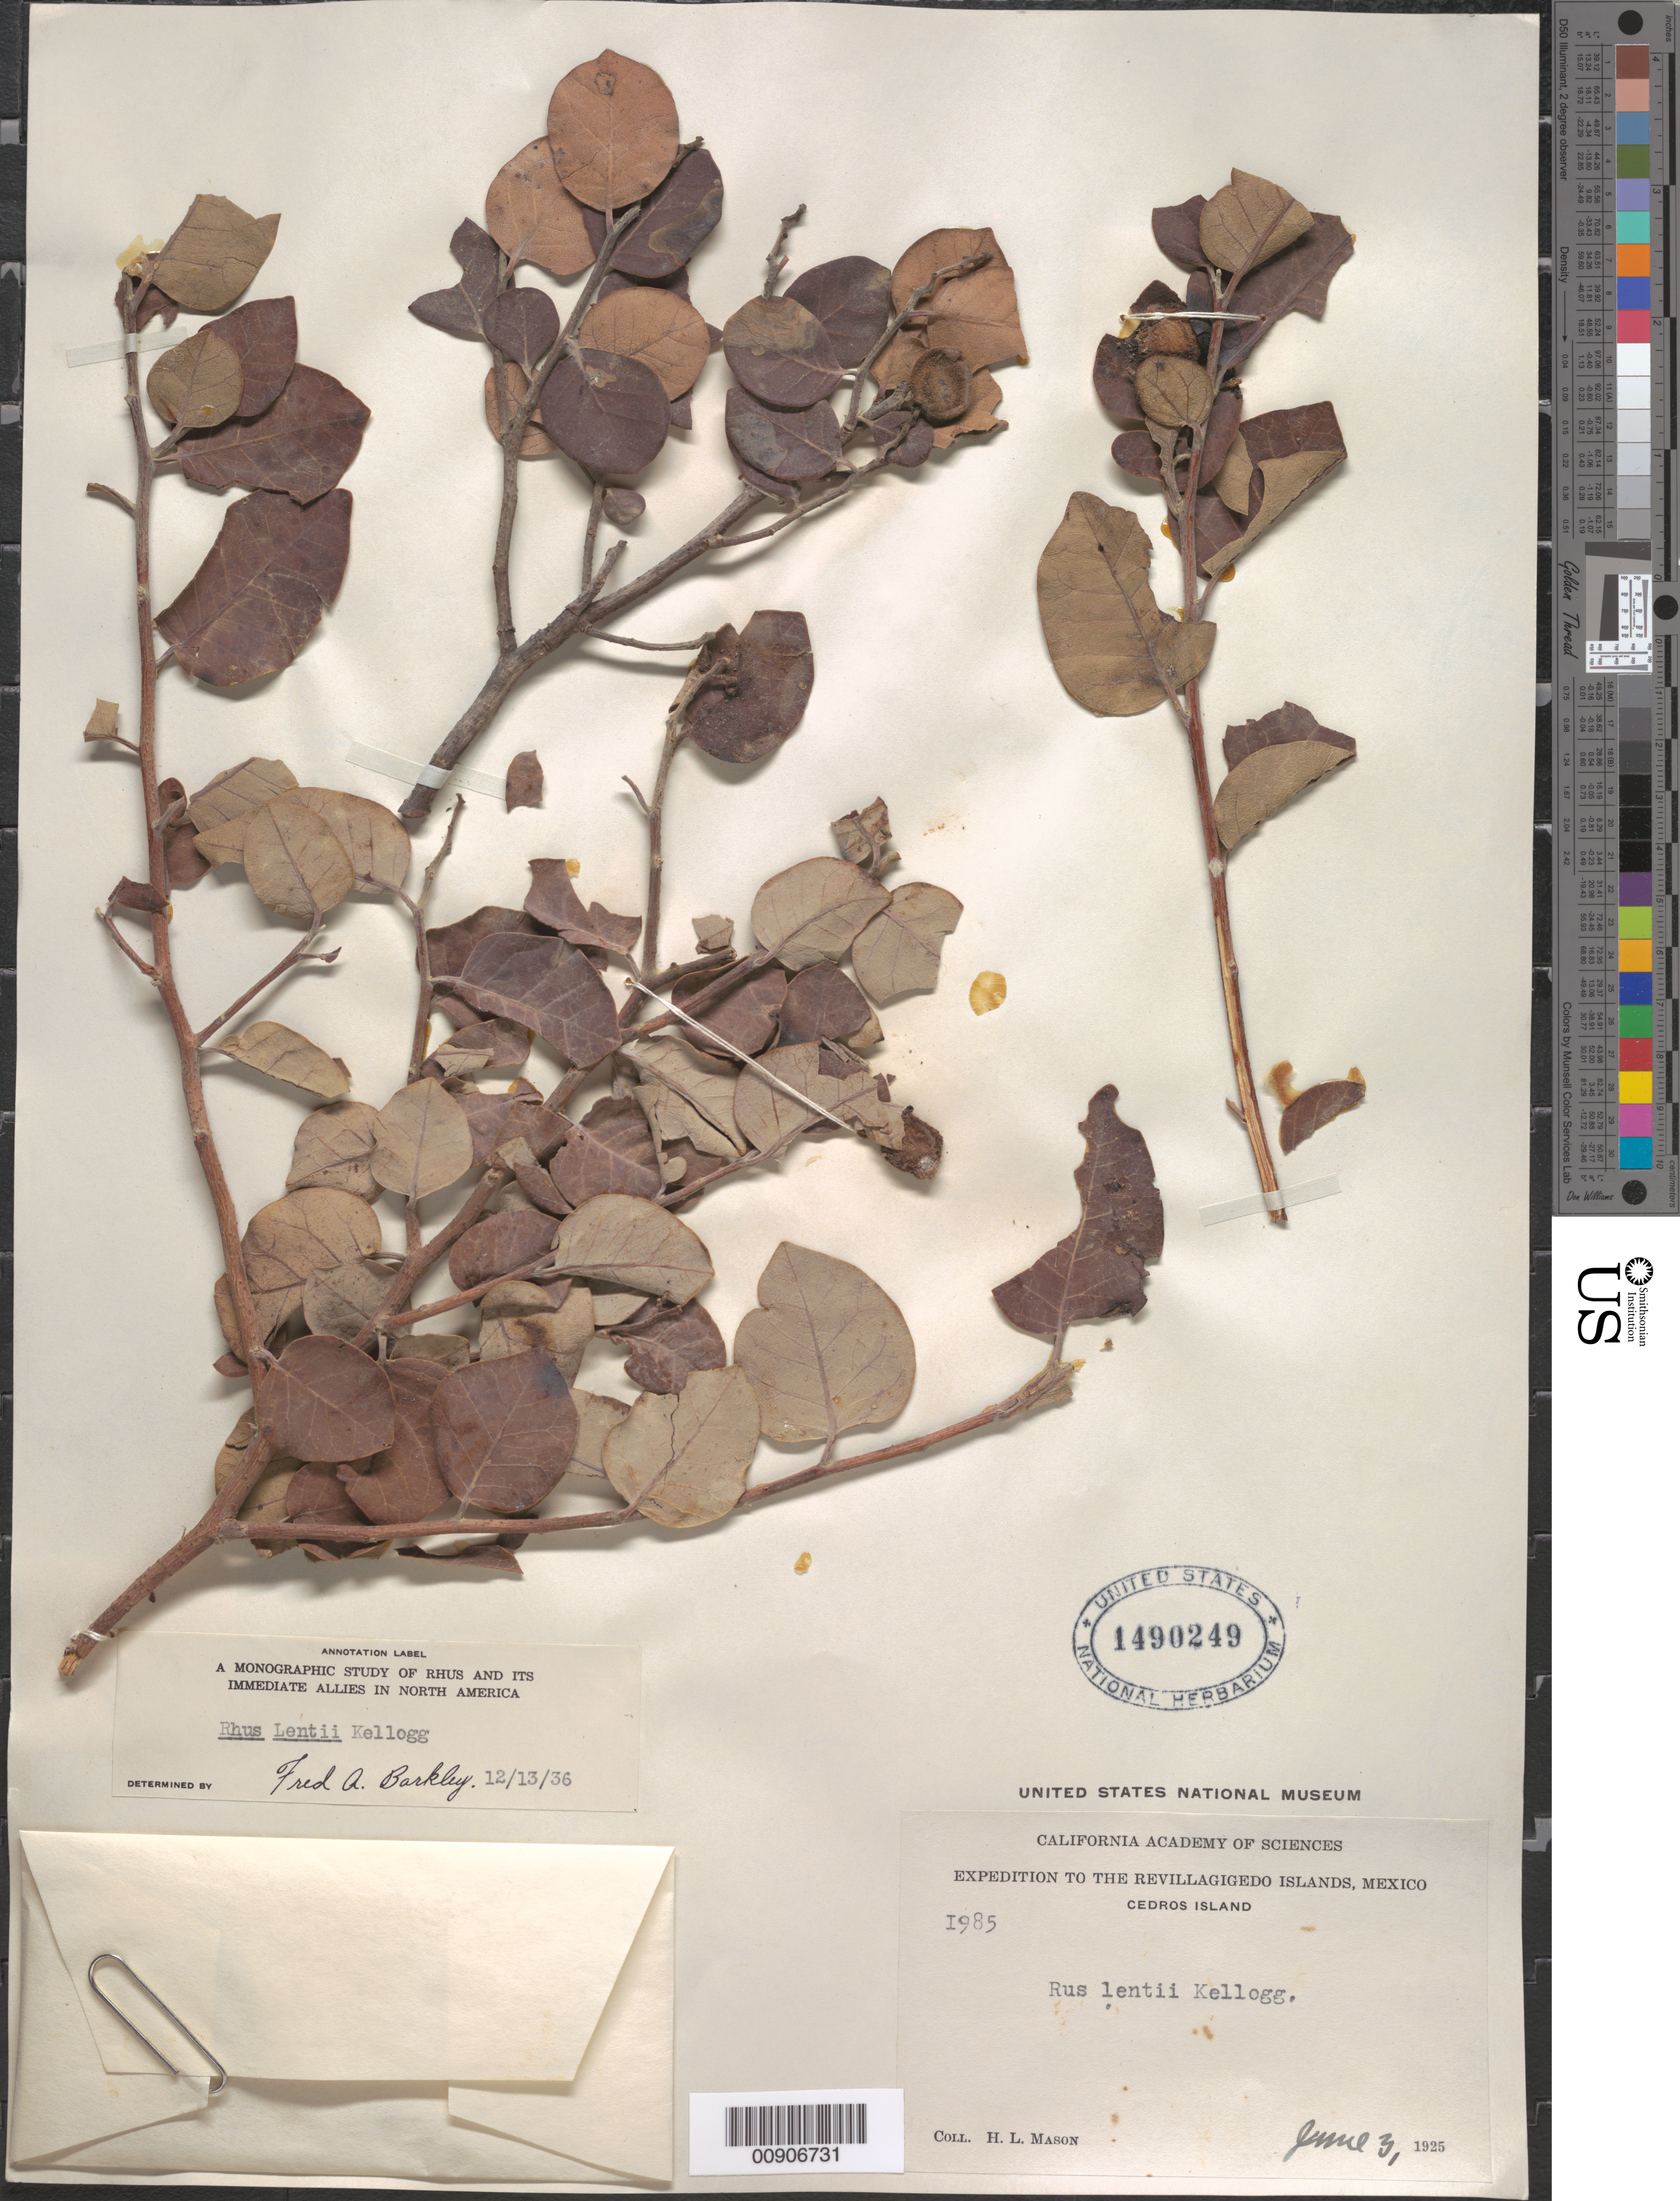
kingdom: Plantae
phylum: Tracheophyta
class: Magnoliopsida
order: Sapindales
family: Anacardiaceae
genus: Rhus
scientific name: Rhus lentii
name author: Kellogg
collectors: H. L. Mason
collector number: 1985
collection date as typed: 03 Jun 1925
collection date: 1925-06-03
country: Mexico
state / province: Baja California Norte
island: Cedros I.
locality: Cedros Island.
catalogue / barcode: US 1490249